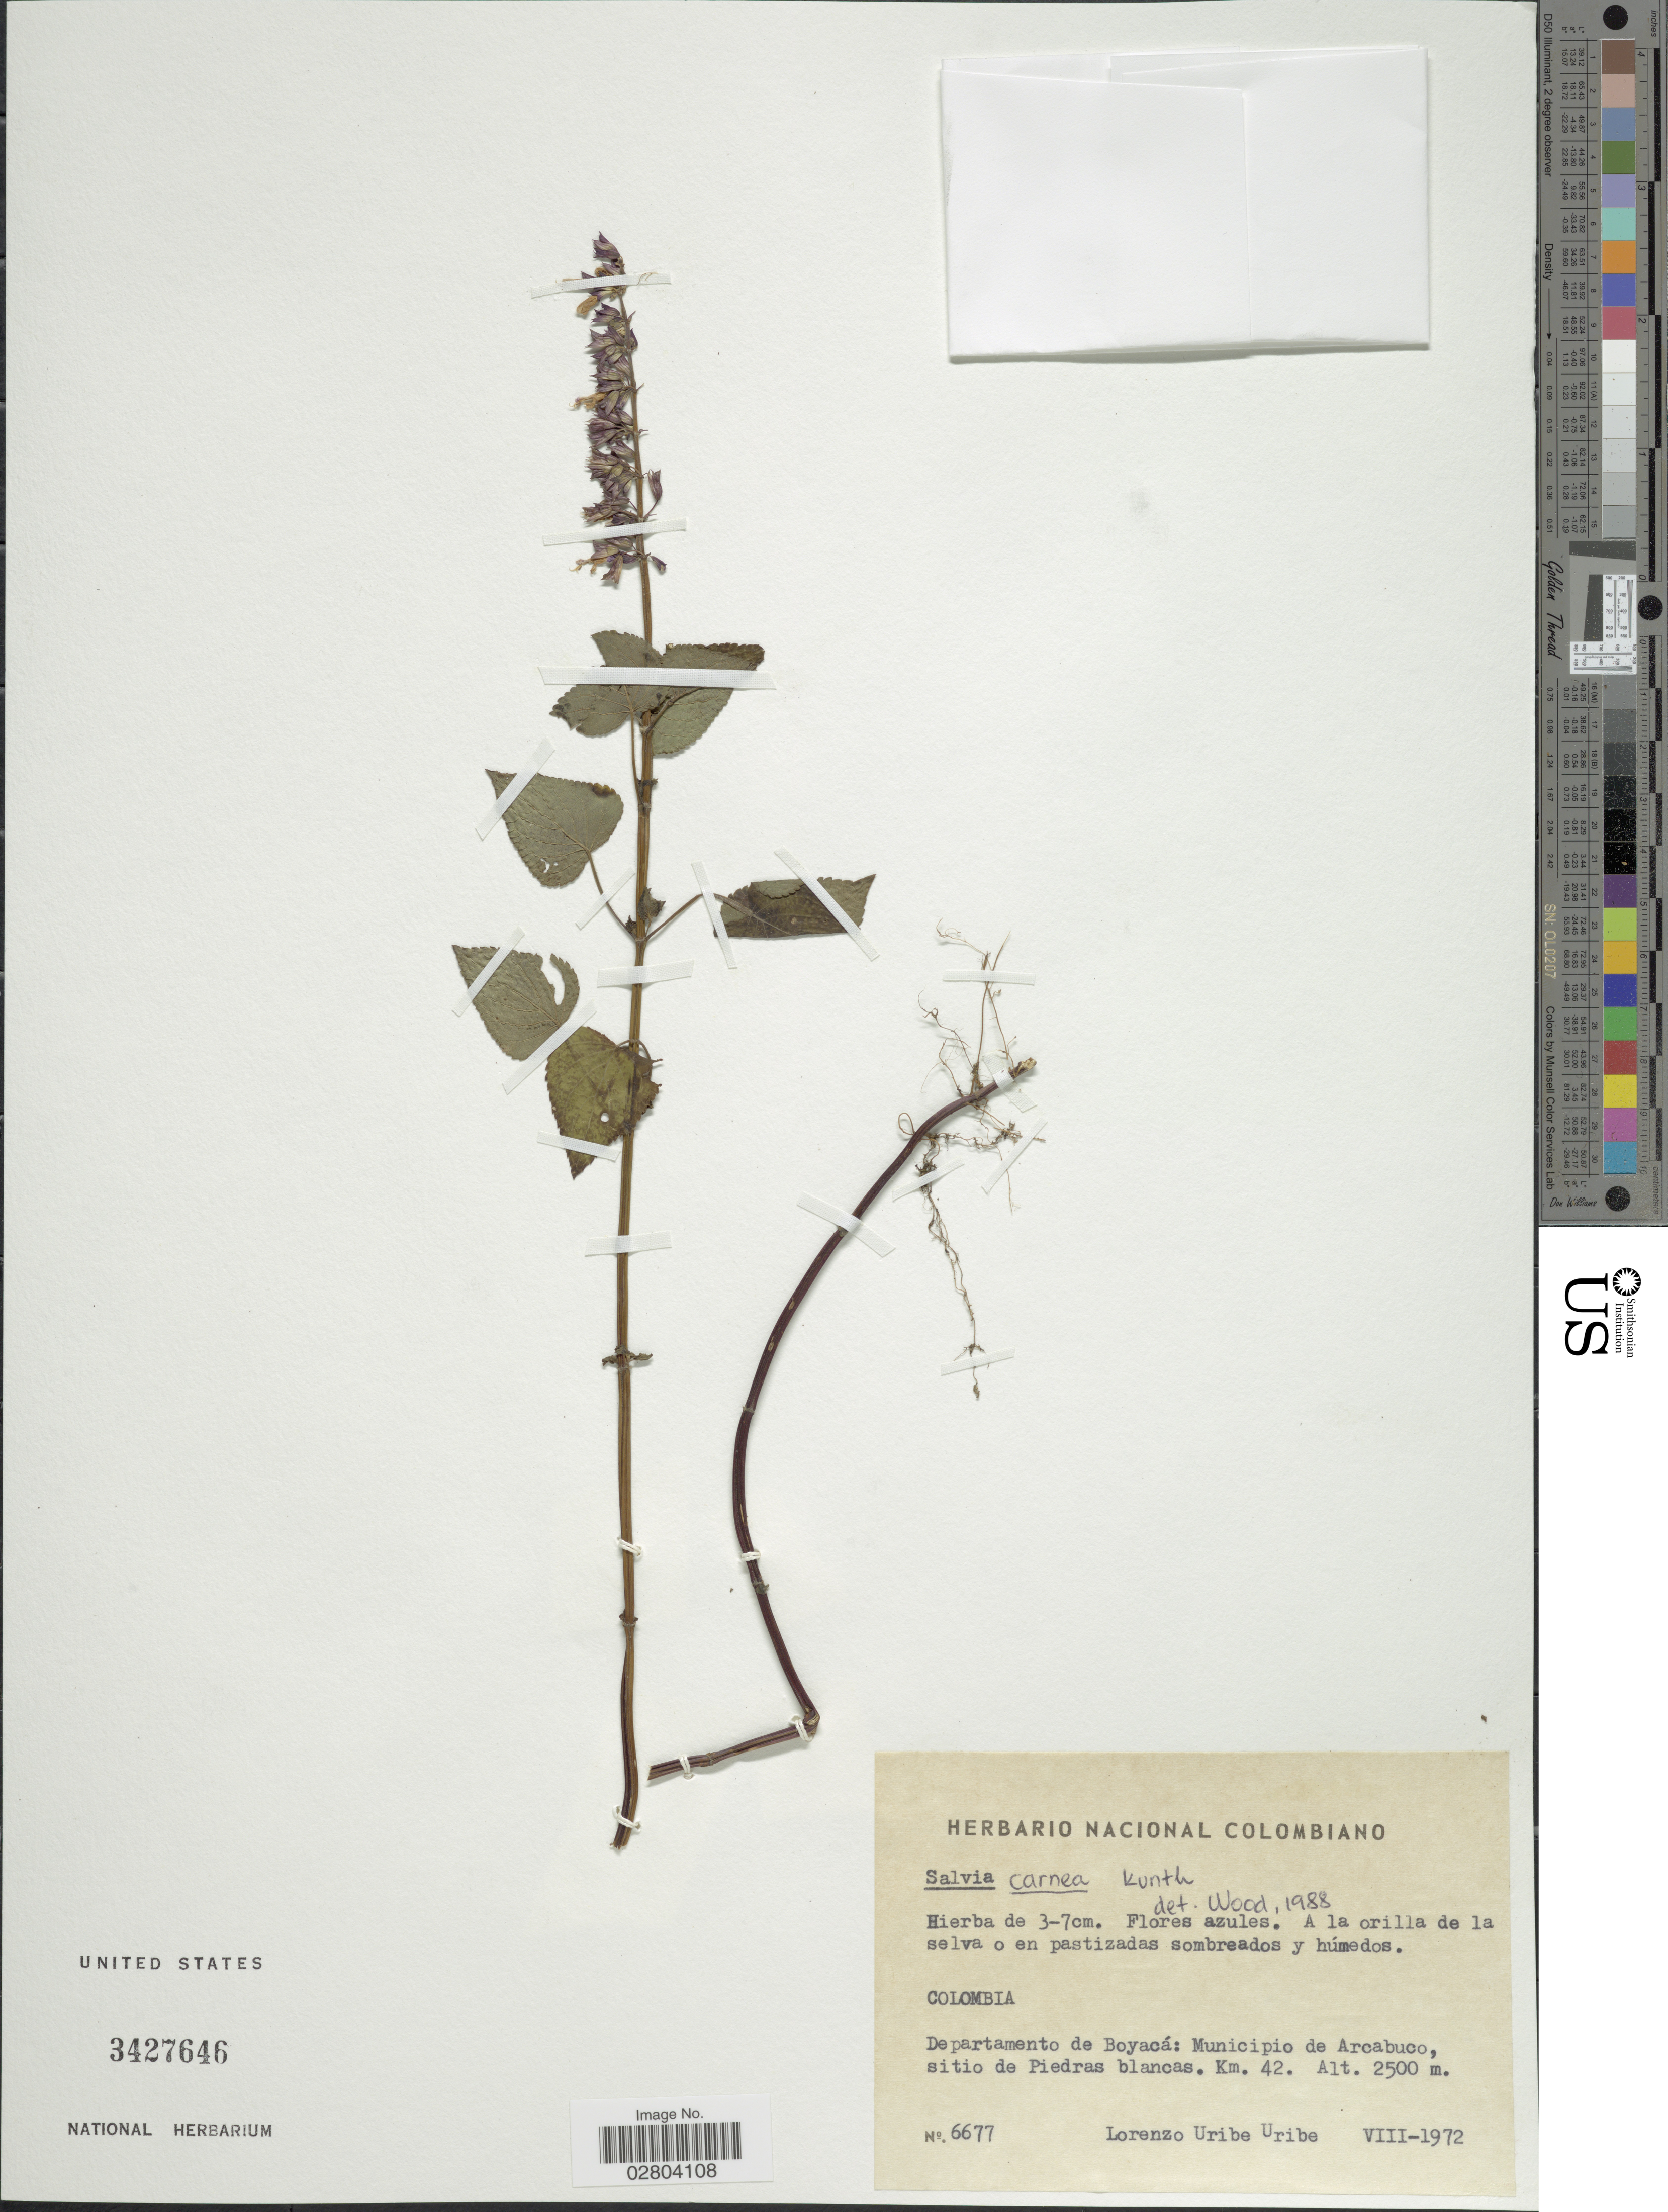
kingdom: Plantae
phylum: Tracheophyta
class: Magnoliopsida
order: Lamiales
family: Lamiaceae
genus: Salvia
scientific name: Salvia carnea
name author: Kunth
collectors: L. Uribe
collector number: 6677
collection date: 1972-08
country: Colombia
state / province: Boyacá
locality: Departamento de Boyacá: Municipio de Arcabuca, sitio de Piedras blancas. Km. 42.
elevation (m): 2500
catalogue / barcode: US 3427646